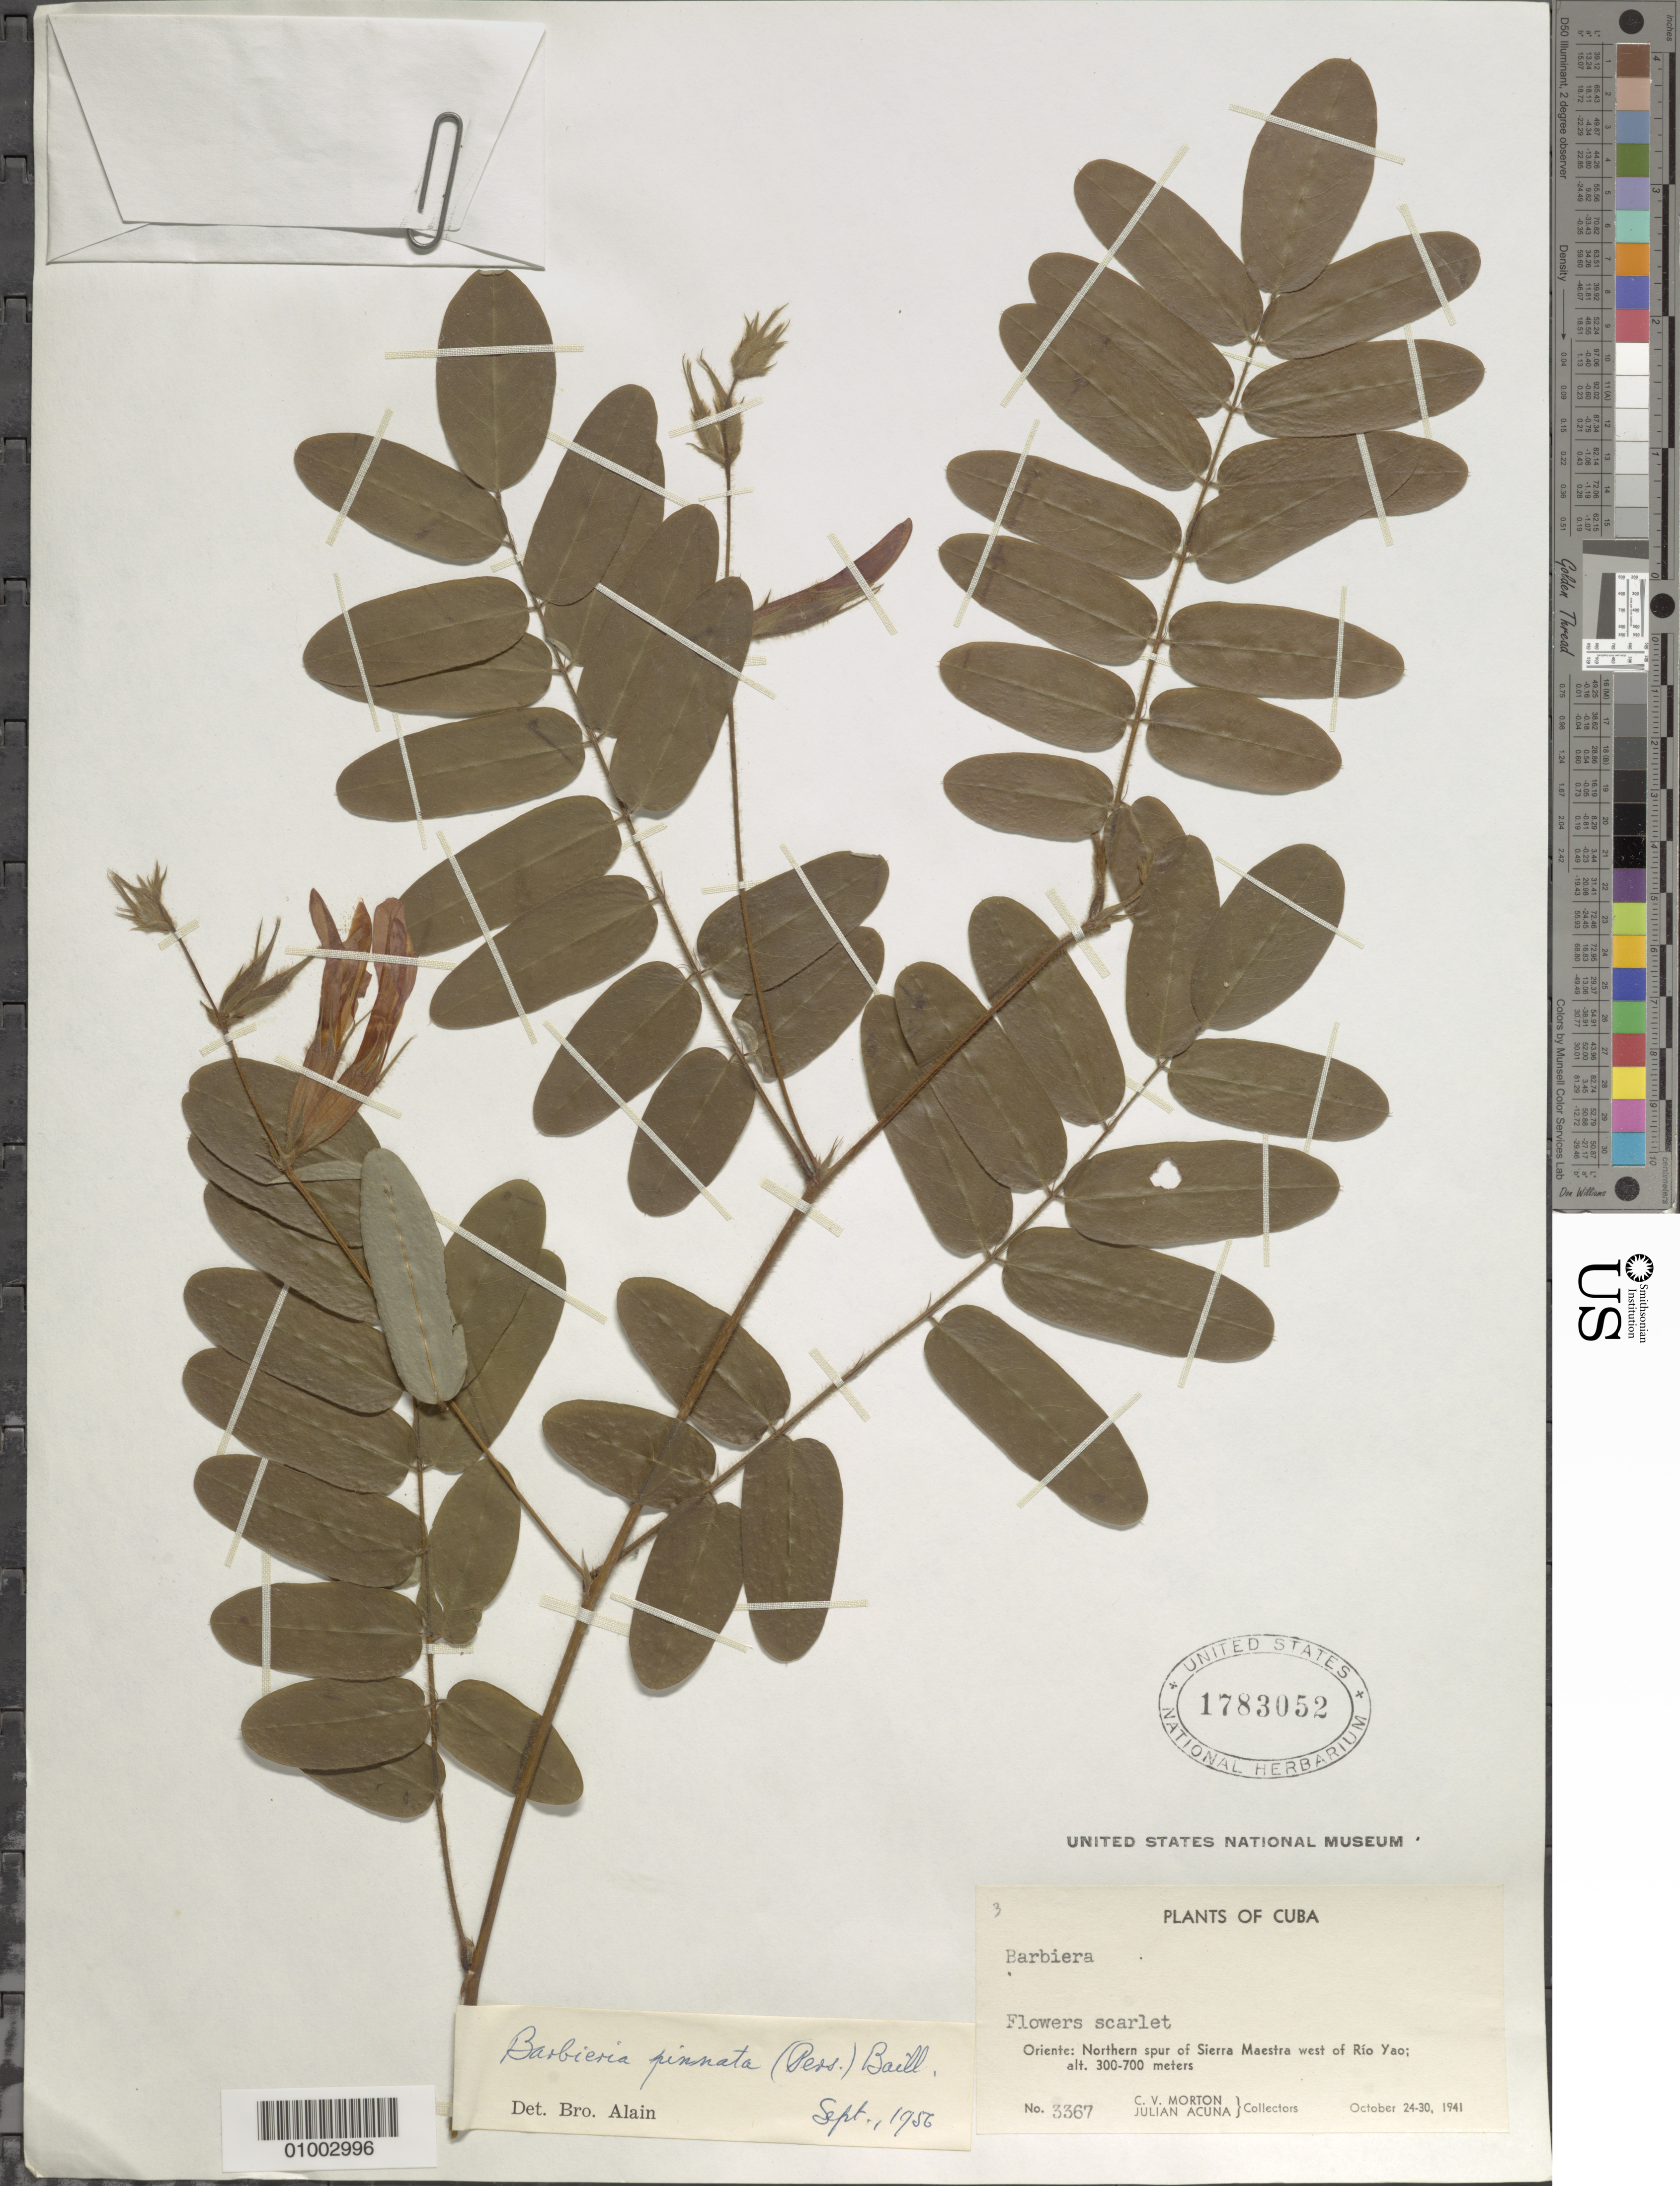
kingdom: Plantae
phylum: Tracheophyta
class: Magnoliopsida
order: Fabales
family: Fabaceae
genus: Barbieria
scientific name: Barbieria pinnata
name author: (Pers.) Baill.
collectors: C. V. Morton & J. Acuña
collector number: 3367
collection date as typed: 24 Oct 1941 to 30 Oct 1941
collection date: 1941-10-24/1941-10-30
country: Cuba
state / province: Oriente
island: Cuba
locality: Northern spur of Sierra Maestra west of Rio Yao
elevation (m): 300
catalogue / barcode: US 1783052